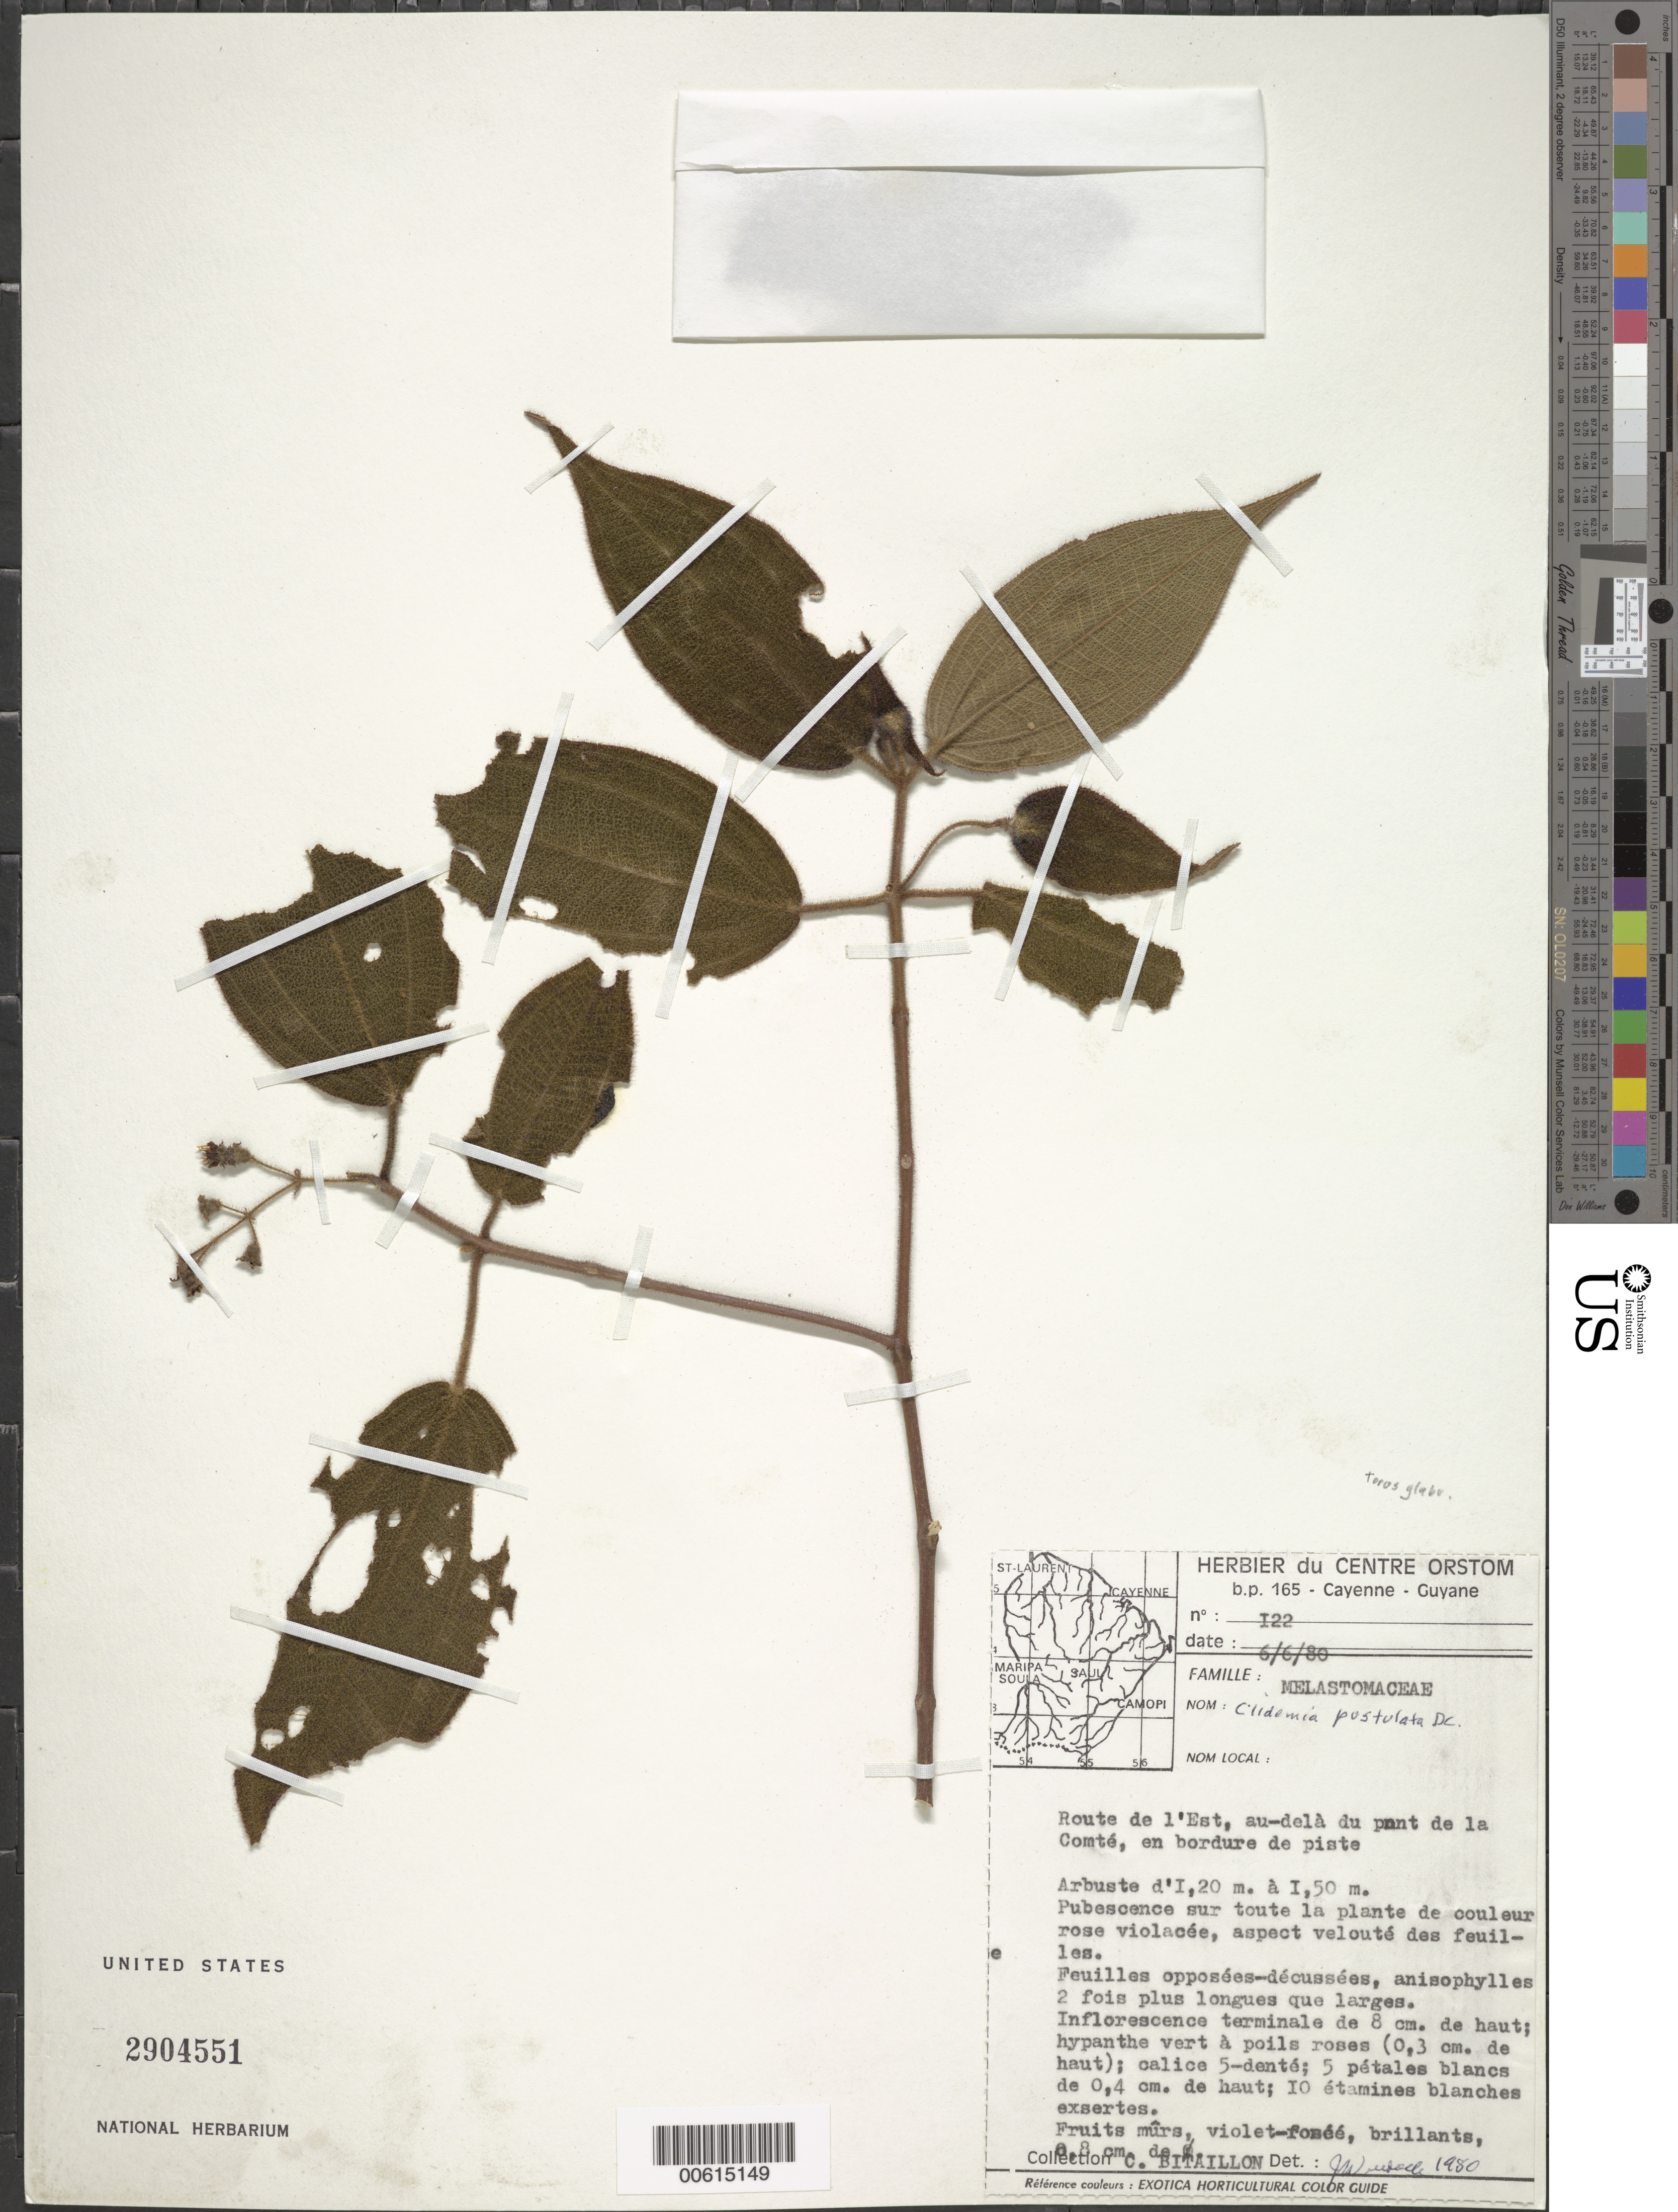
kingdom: Plantae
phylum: Tracheophyta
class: Magnoliopsida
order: Myrtales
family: Melastomataceae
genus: Clidemia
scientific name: Clidemia pustulata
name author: DC.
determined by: Wurdack, John J., (US), US (UNITED STATES)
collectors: C. Bitaillon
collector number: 122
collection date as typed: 6-Jun-80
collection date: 1980-06-06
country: French Guiana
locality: Route de l'Est, au de la du pont de la Compté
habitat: Bordure de piste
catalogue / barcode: US 2904551